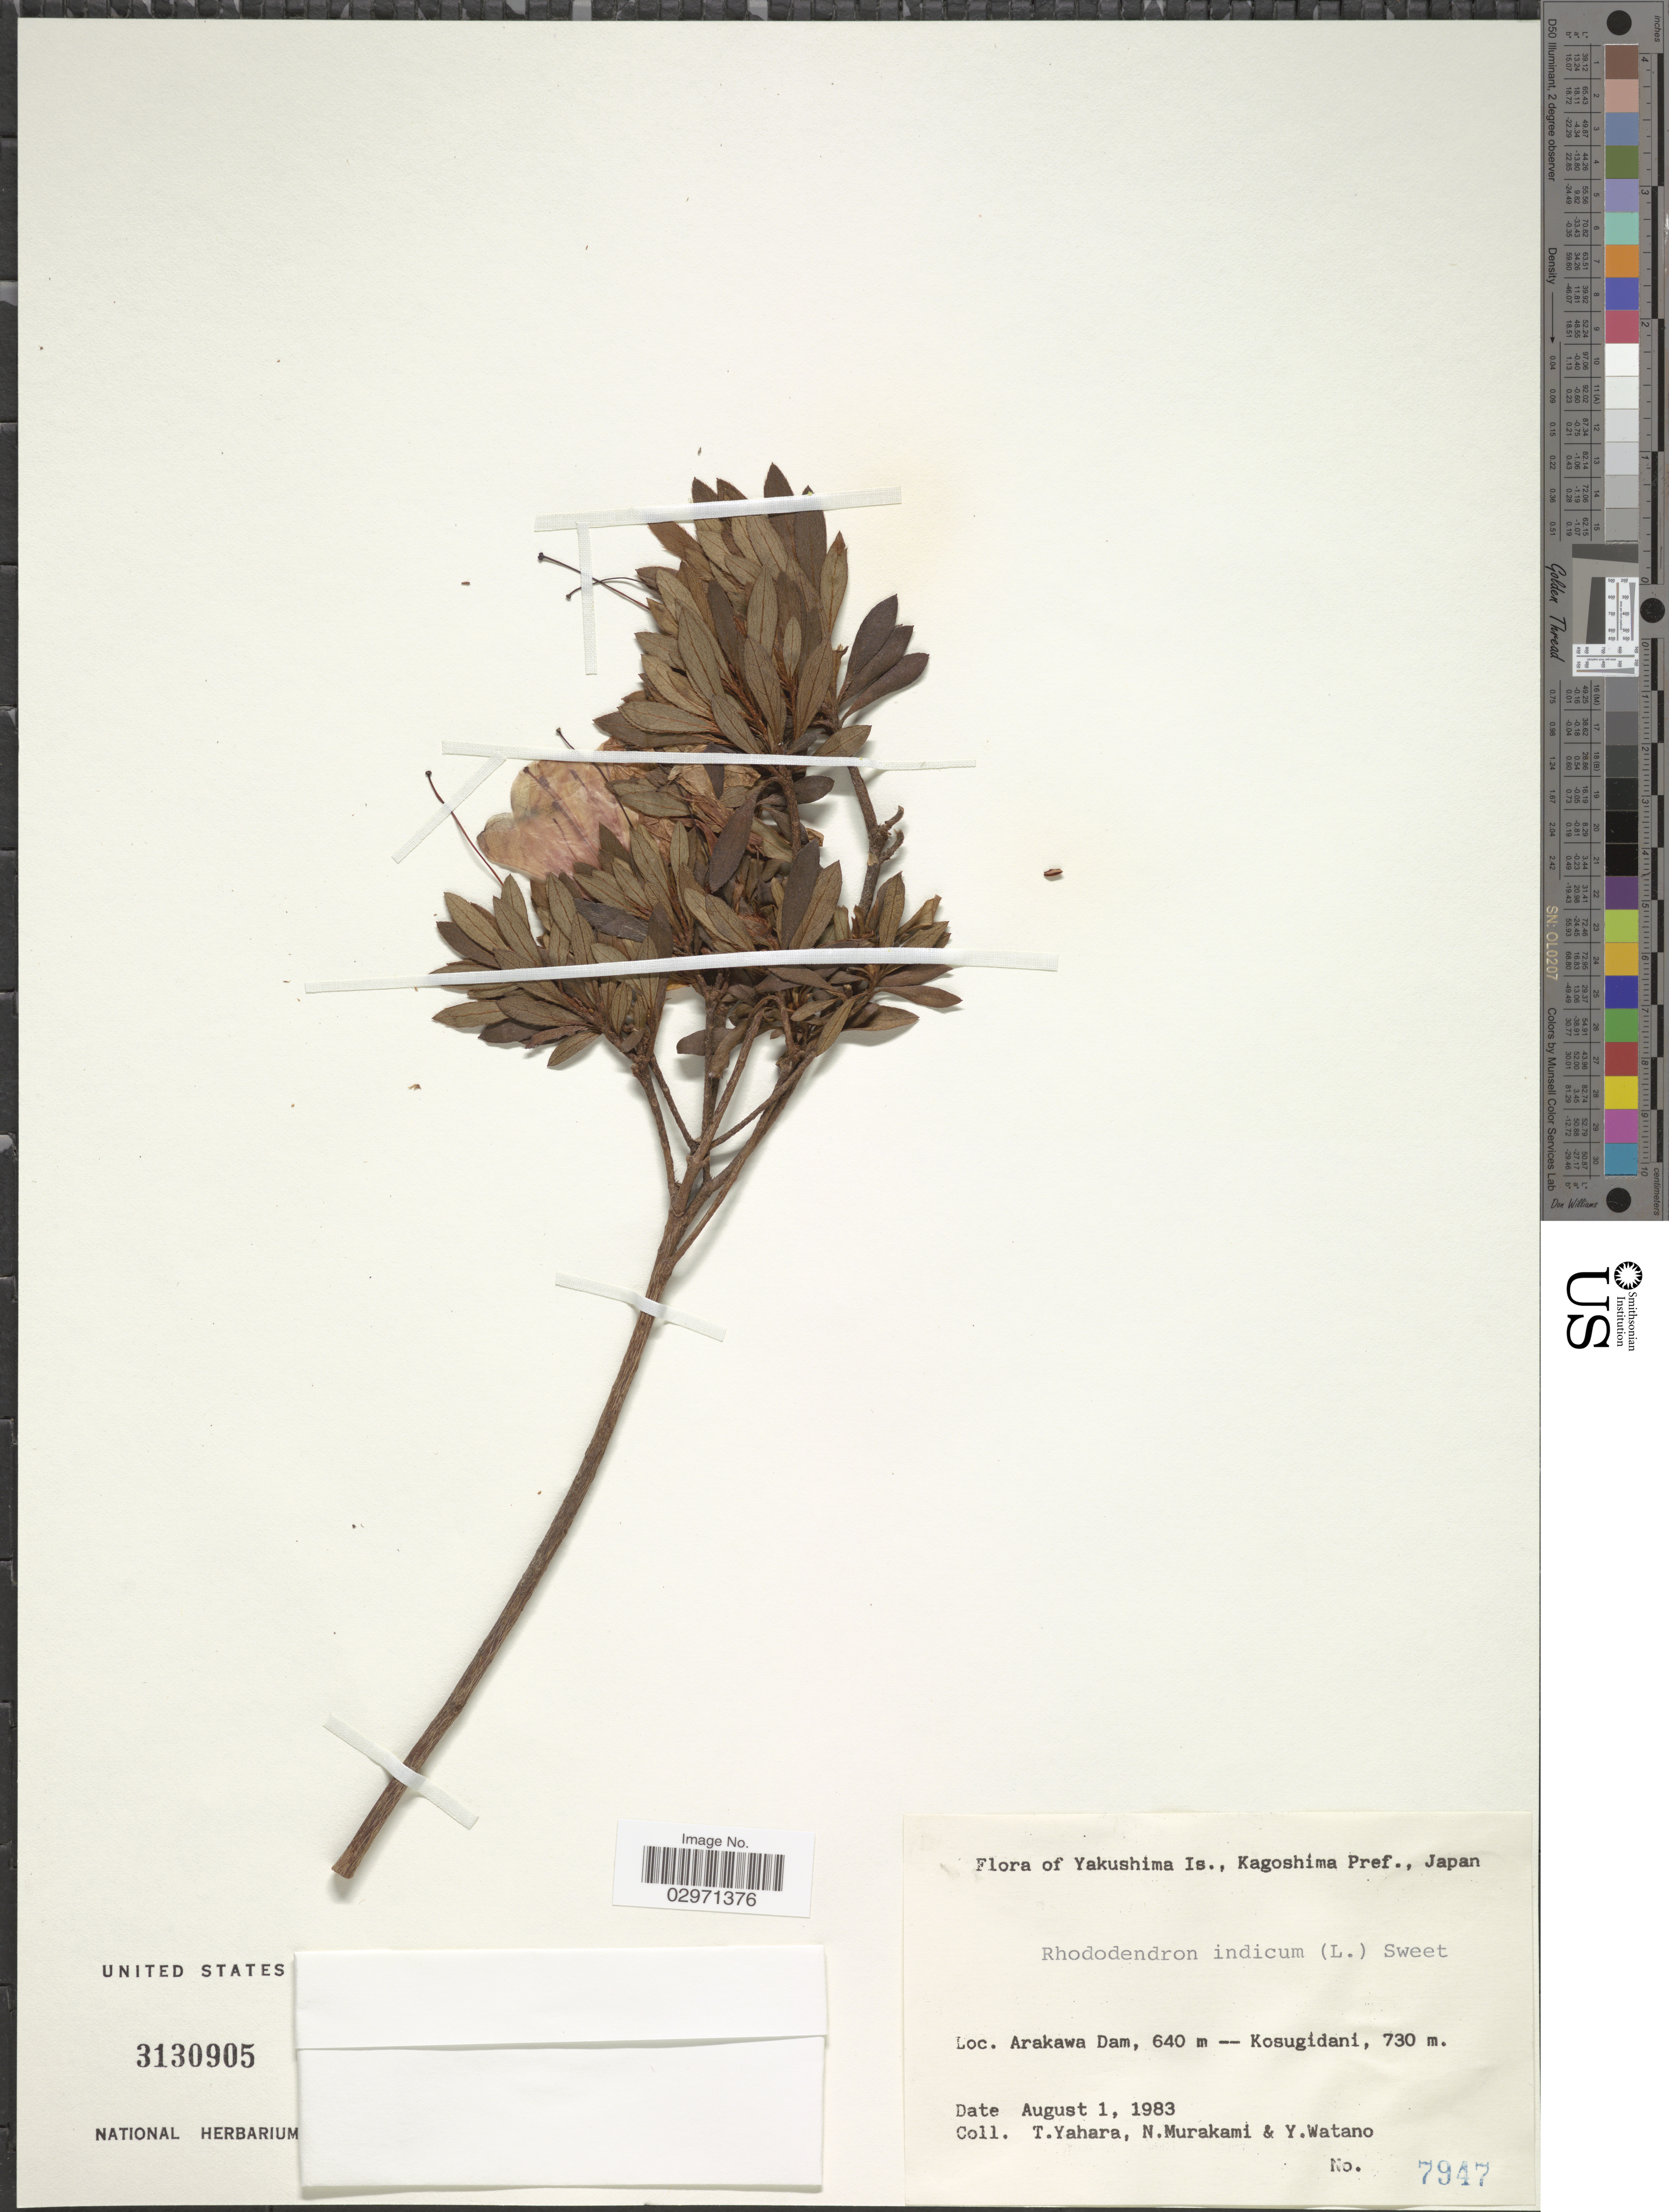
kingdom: Plantae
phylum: Tracheophyta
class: Magnoliopsida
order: Ericales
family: Ericaceae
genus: Rhododendron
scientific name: Rhododendron indicum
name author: (L.) Sweet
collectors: T. Yahara, N. Murakami & Y. Watano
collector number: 7947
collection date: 1983-08-01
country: Japan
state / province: Kagosima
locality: Yakushima Is., Kagoshima Pref., Arakawa Dam -- Kosugidani.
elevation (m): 640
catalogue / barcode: US 3130905